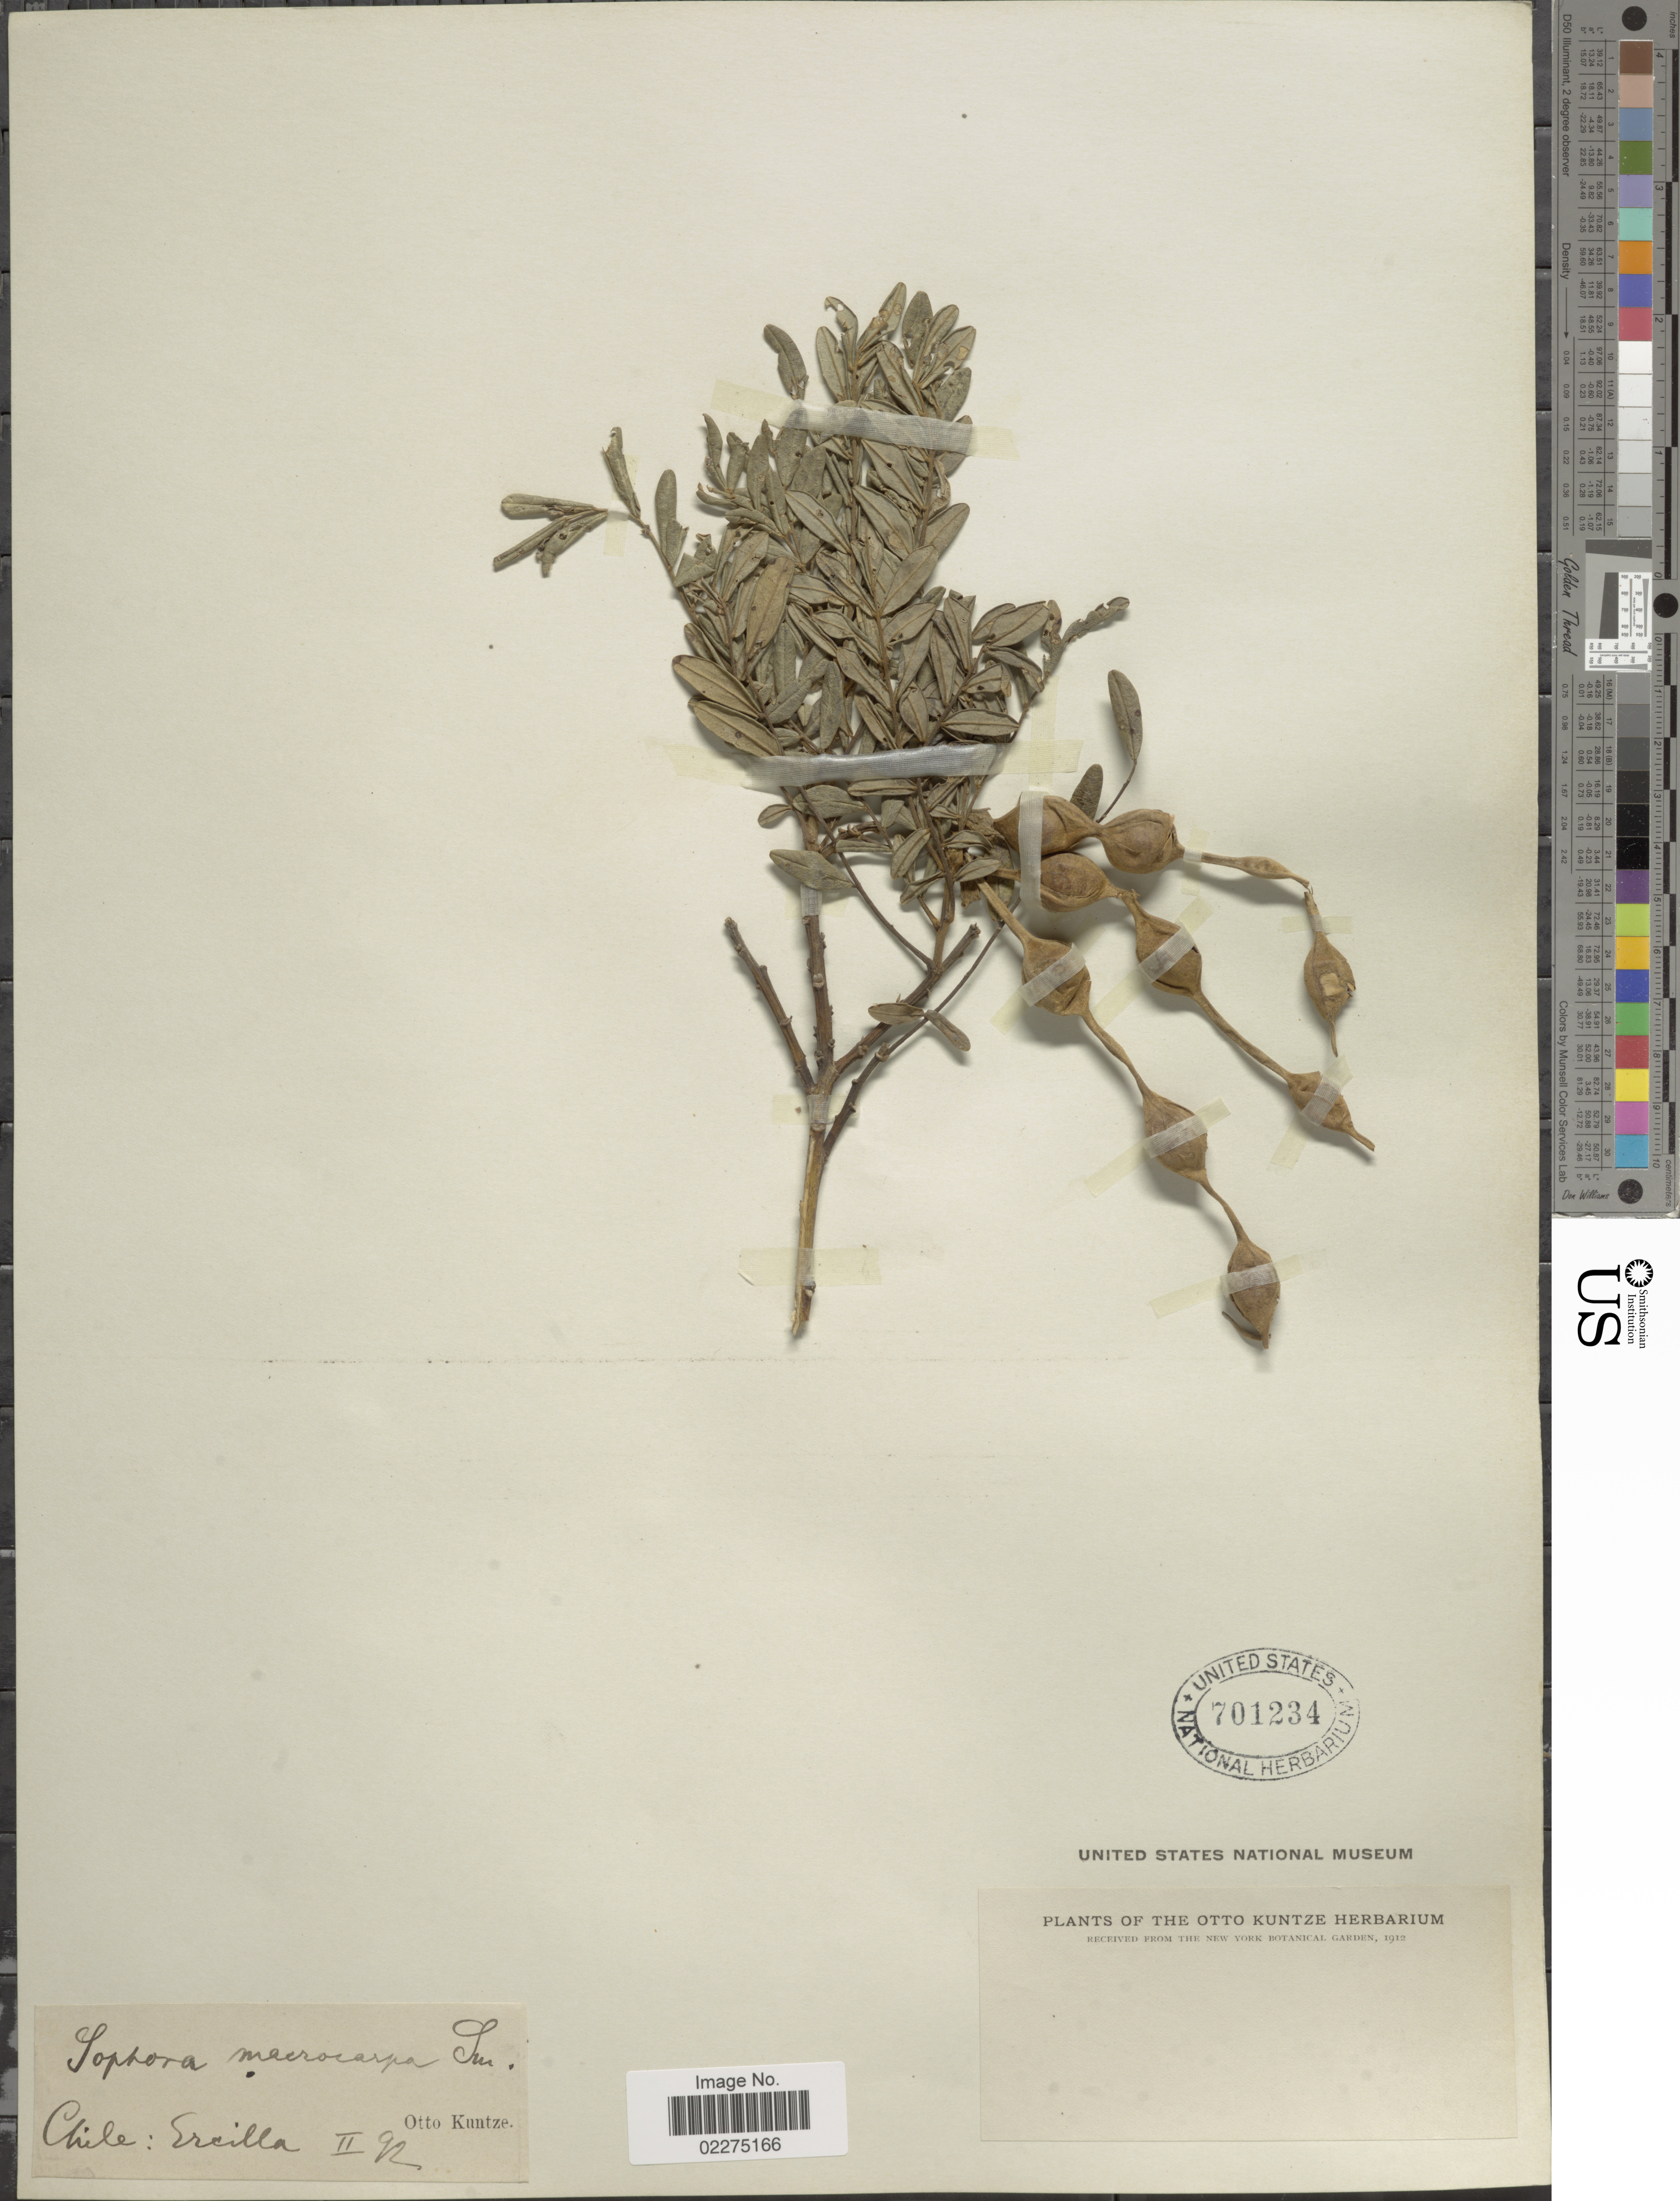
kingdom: Plantae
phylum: Tracheophyta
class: Magnoliopsida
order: Fabales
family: Fabaceae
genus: Sophora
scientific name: Sophora macrocarpa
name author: Sm.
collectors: C.E.O. Kuntze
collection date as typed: Transcribed d/m/y: /2/92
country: Chile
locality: Ercilla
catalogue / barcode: US 701234